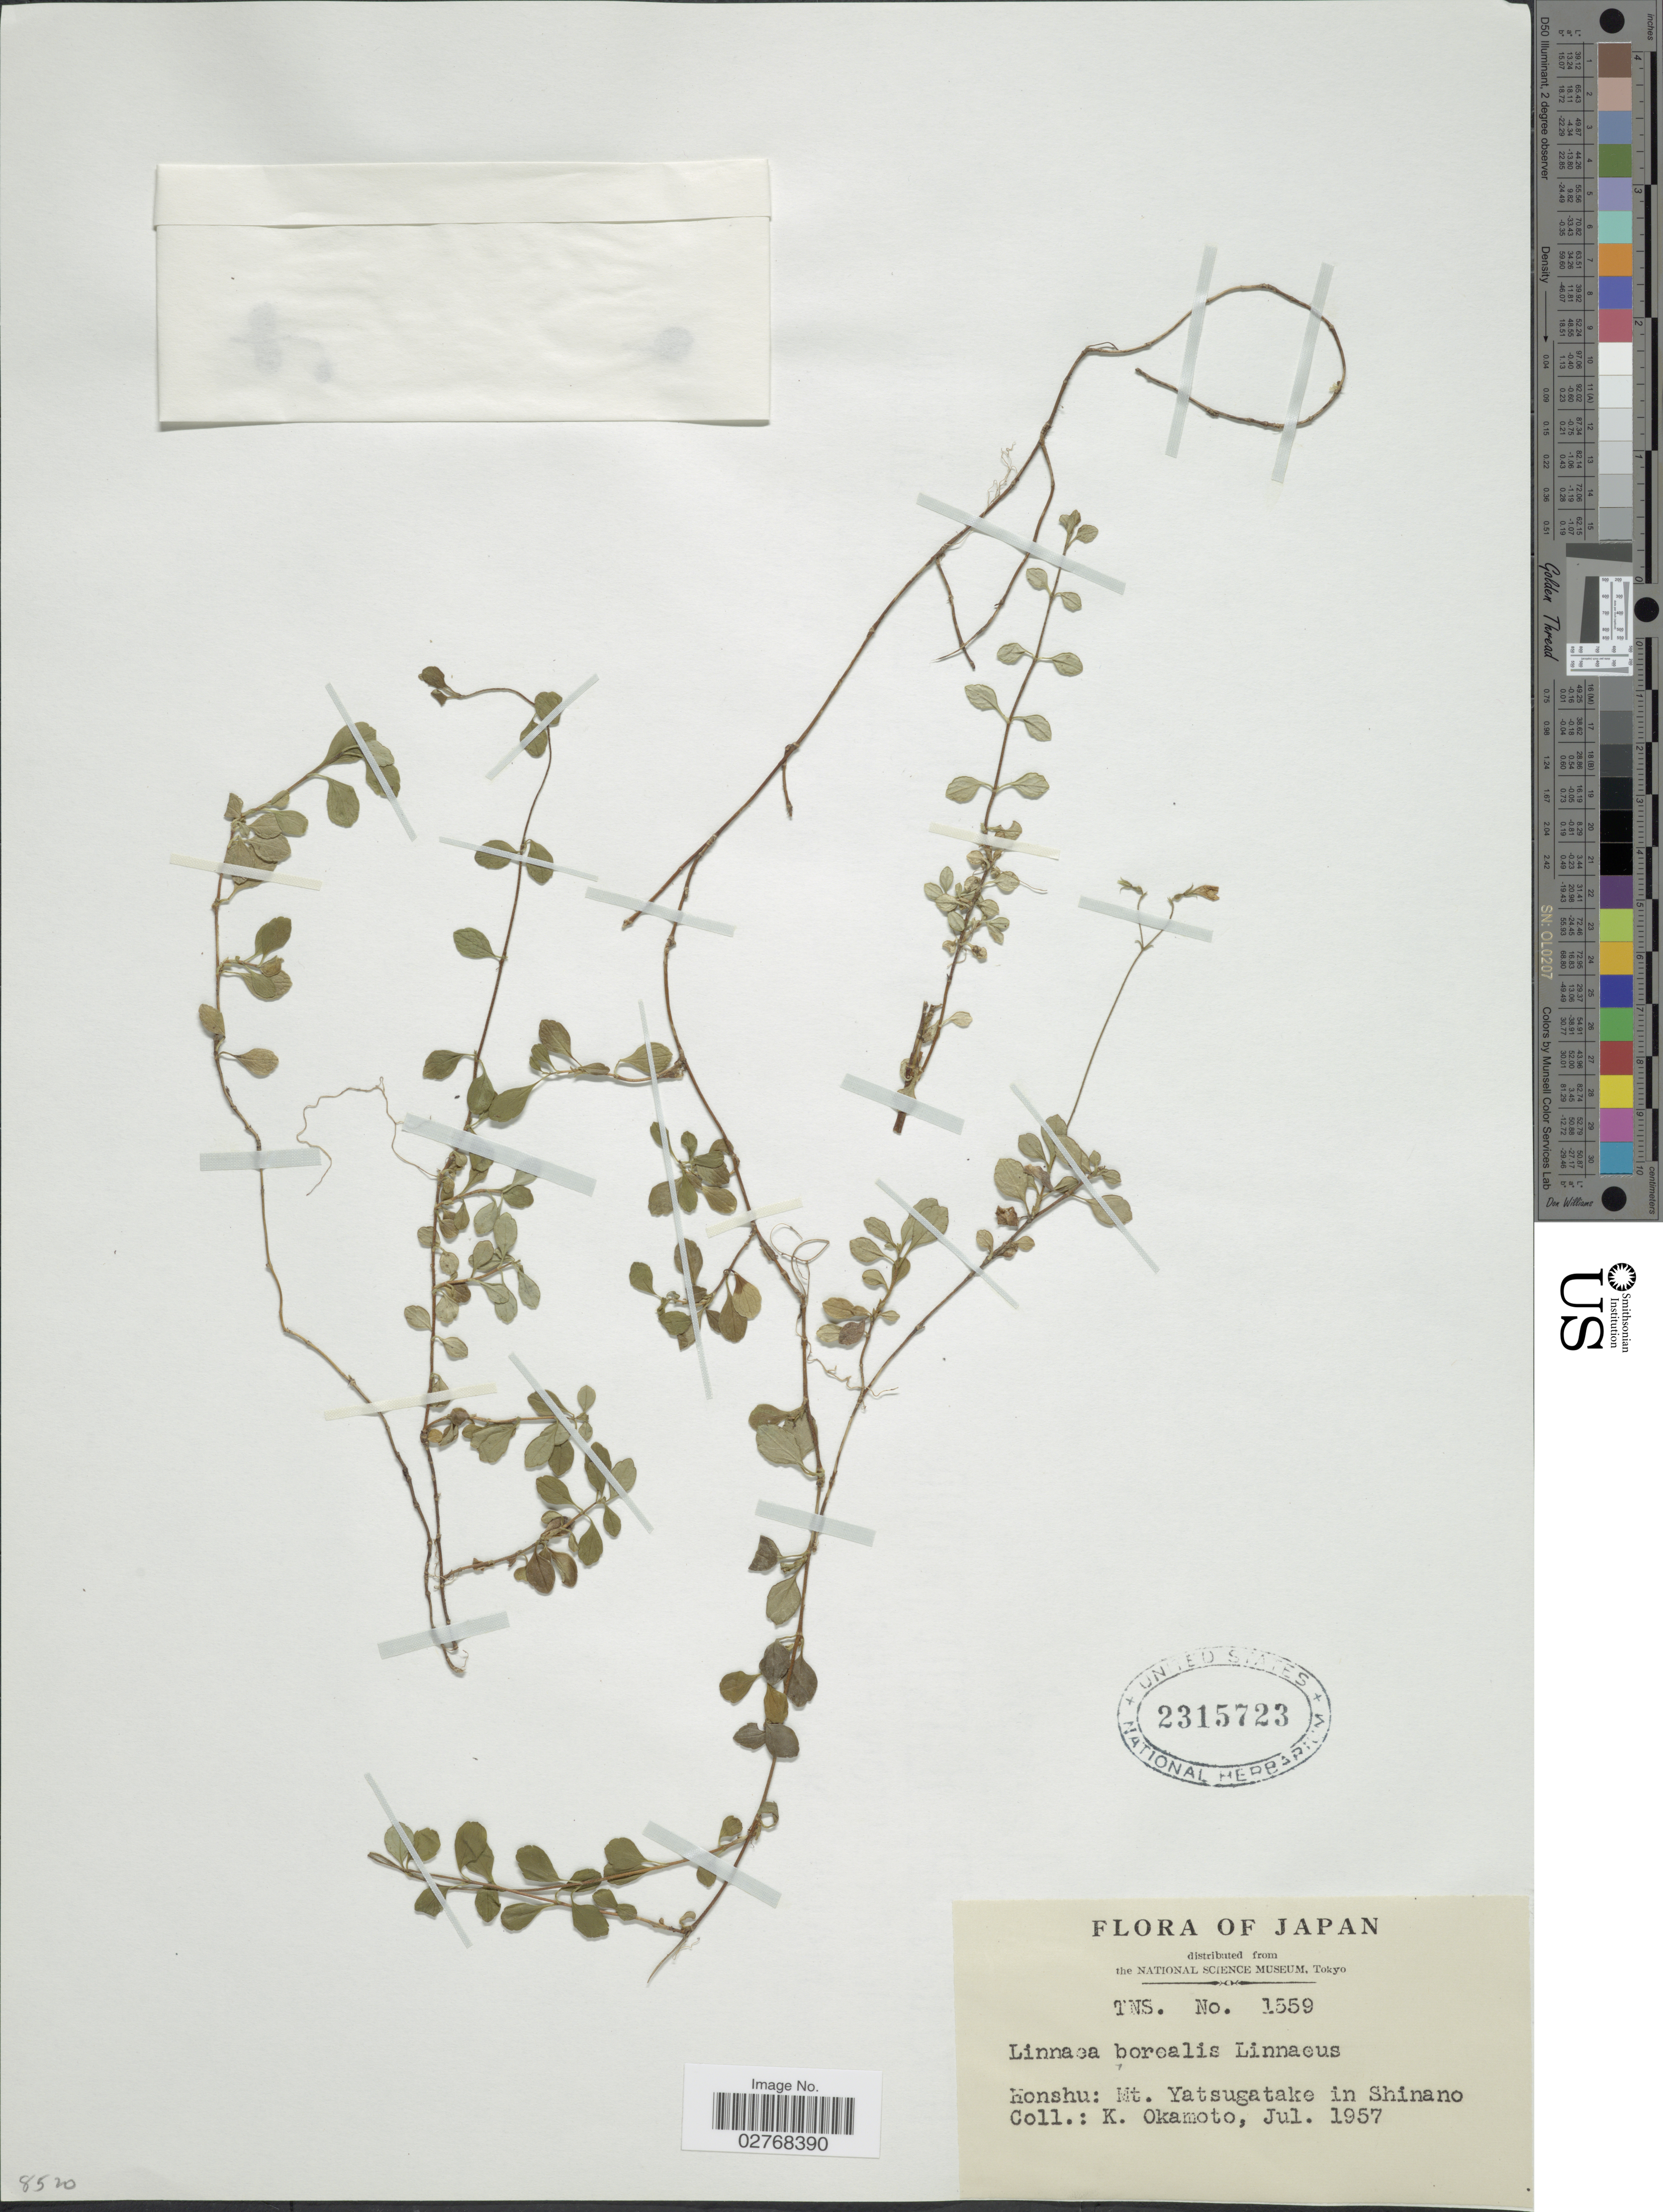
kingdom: Plantae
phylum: Tracheophyta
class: Magnoliopsida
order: Dipsacales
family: Caprifoliaceae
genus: Linnaea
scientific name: Linnaea borealis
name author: L.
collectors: K. Okamoto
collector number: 1559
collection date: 1957-07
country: Japan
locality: Honshu: Mt. Yatsugatake in Shinano.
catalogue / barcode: US 2315723